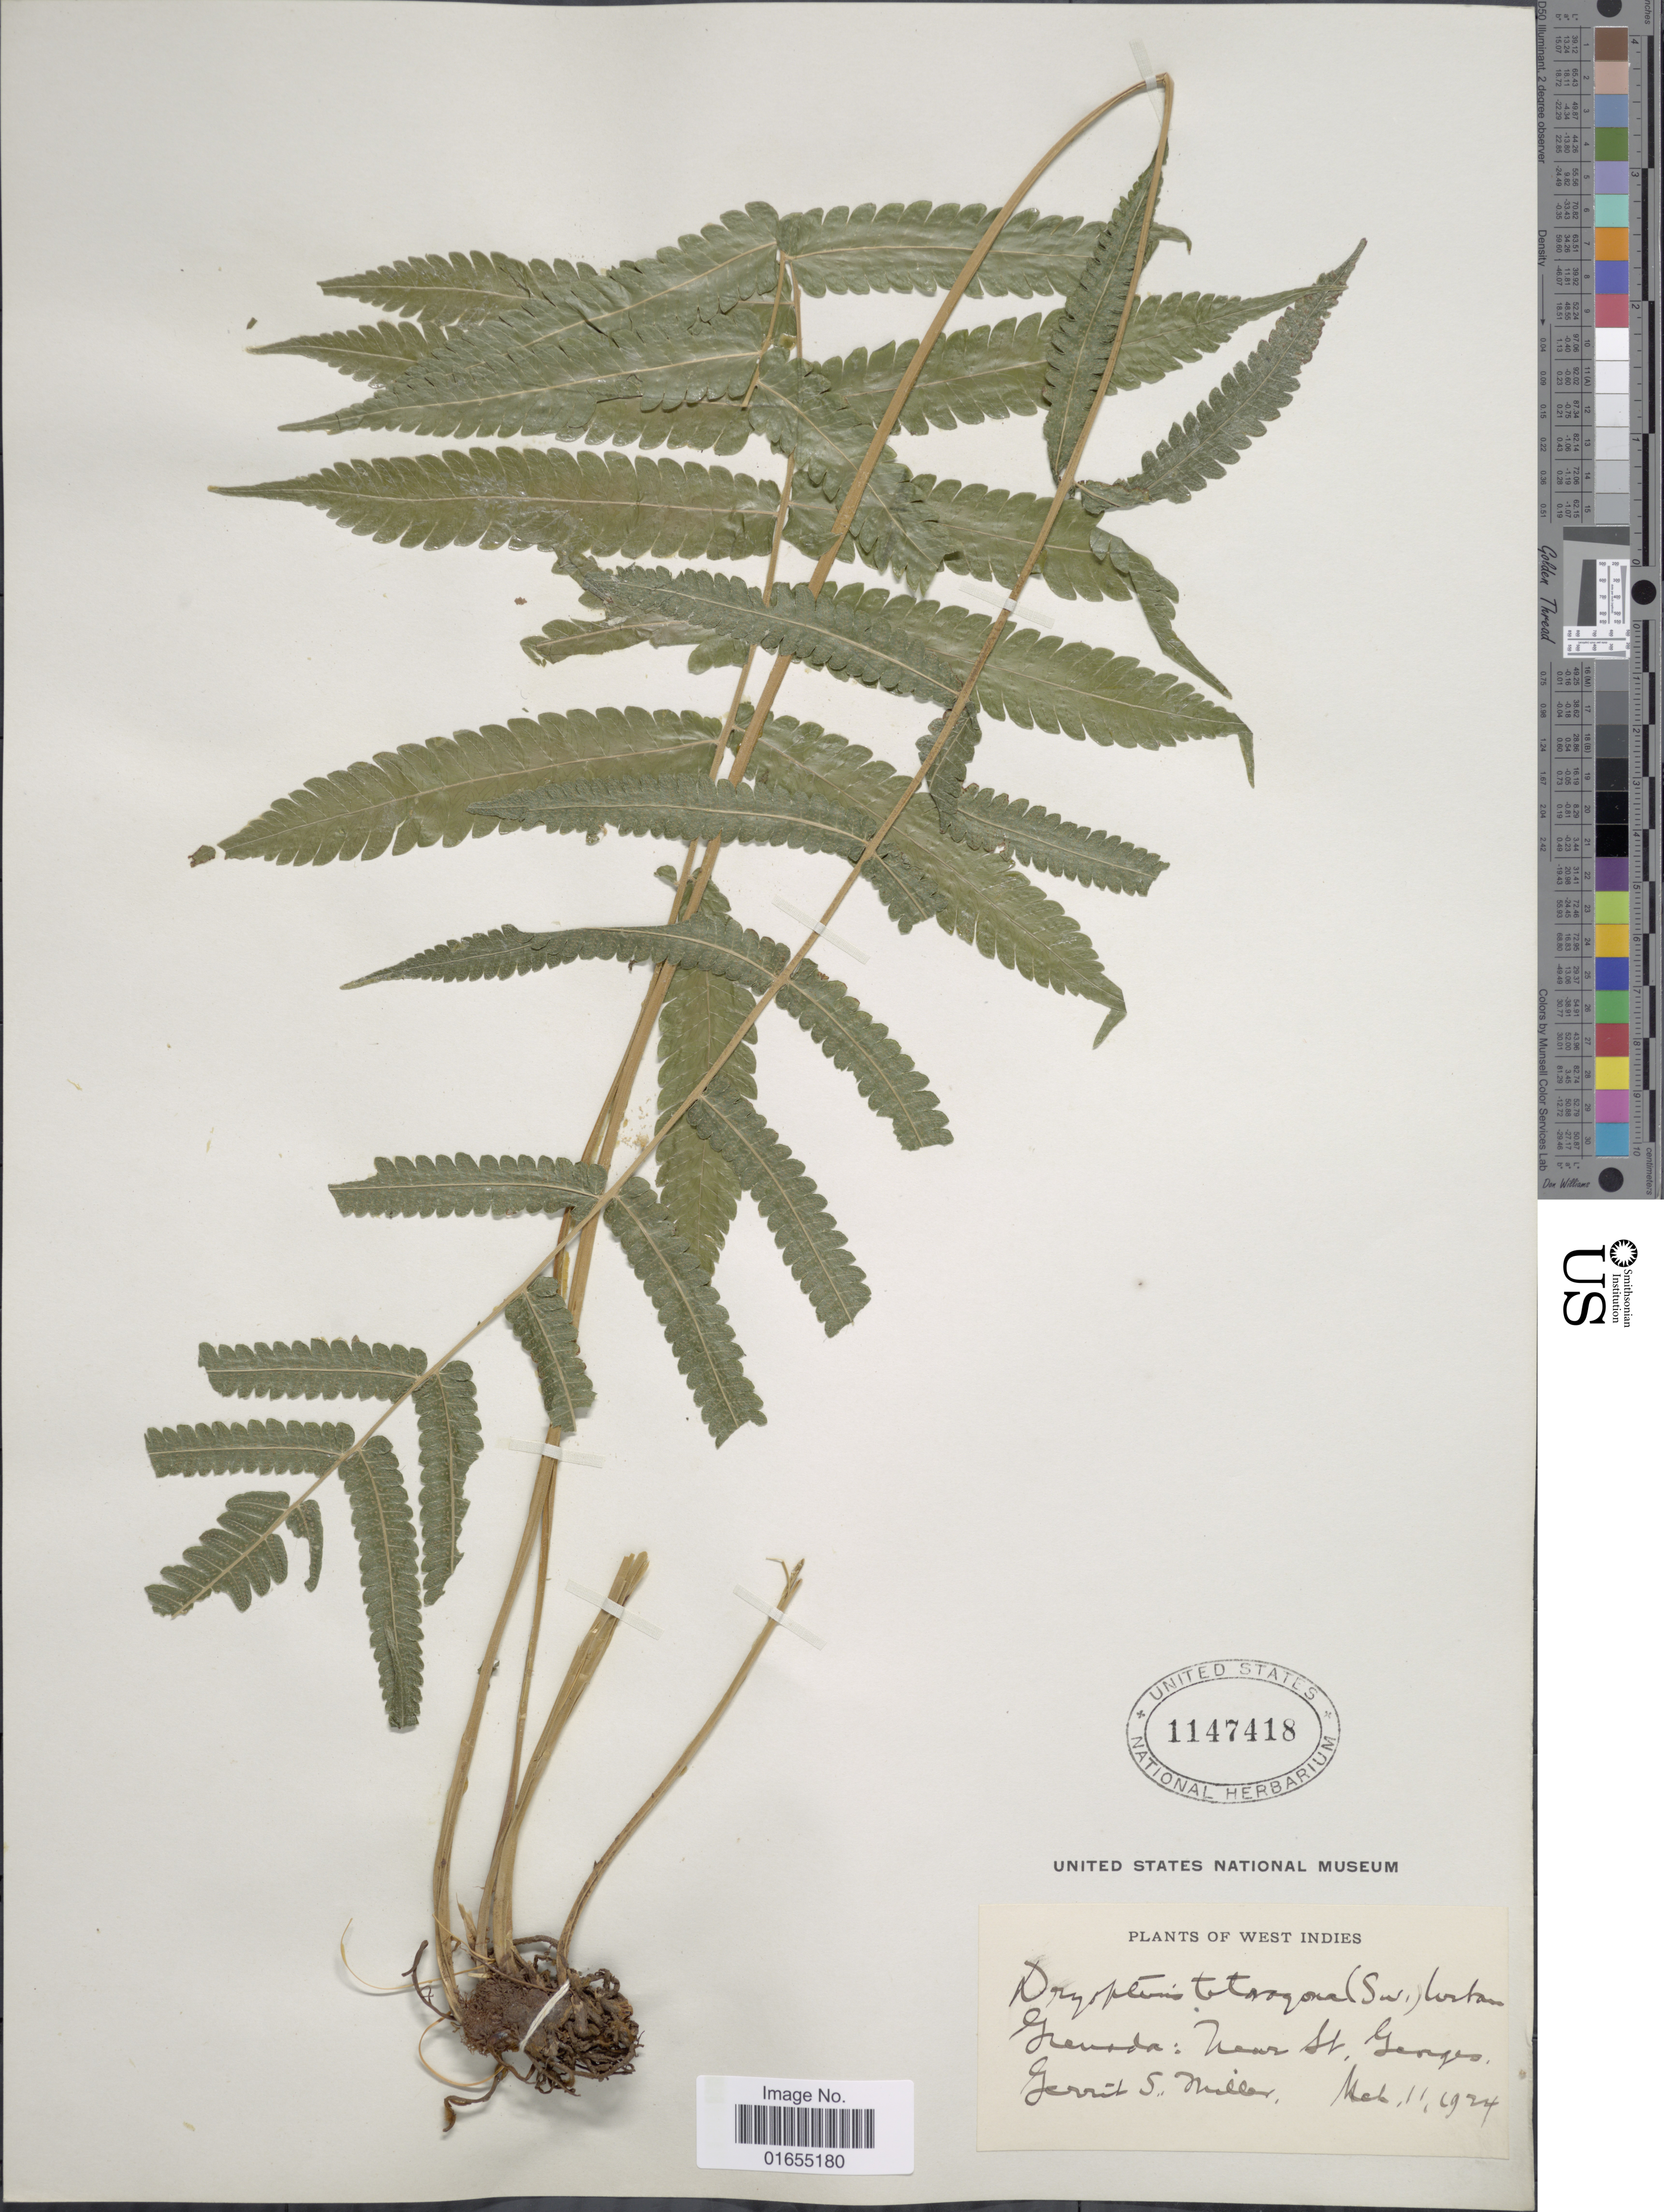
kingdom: Plantae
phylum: Tracheophyta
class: Polypodiopsida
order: Polypodiales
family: Thelypteridaceae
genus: Goniopteris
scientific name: Goniopteris subtetragona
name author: (Link) Vareschi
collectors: G. S. Miller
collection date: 1924-03-11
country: Grenada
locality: Near St. Georges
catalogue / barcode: US 1147418